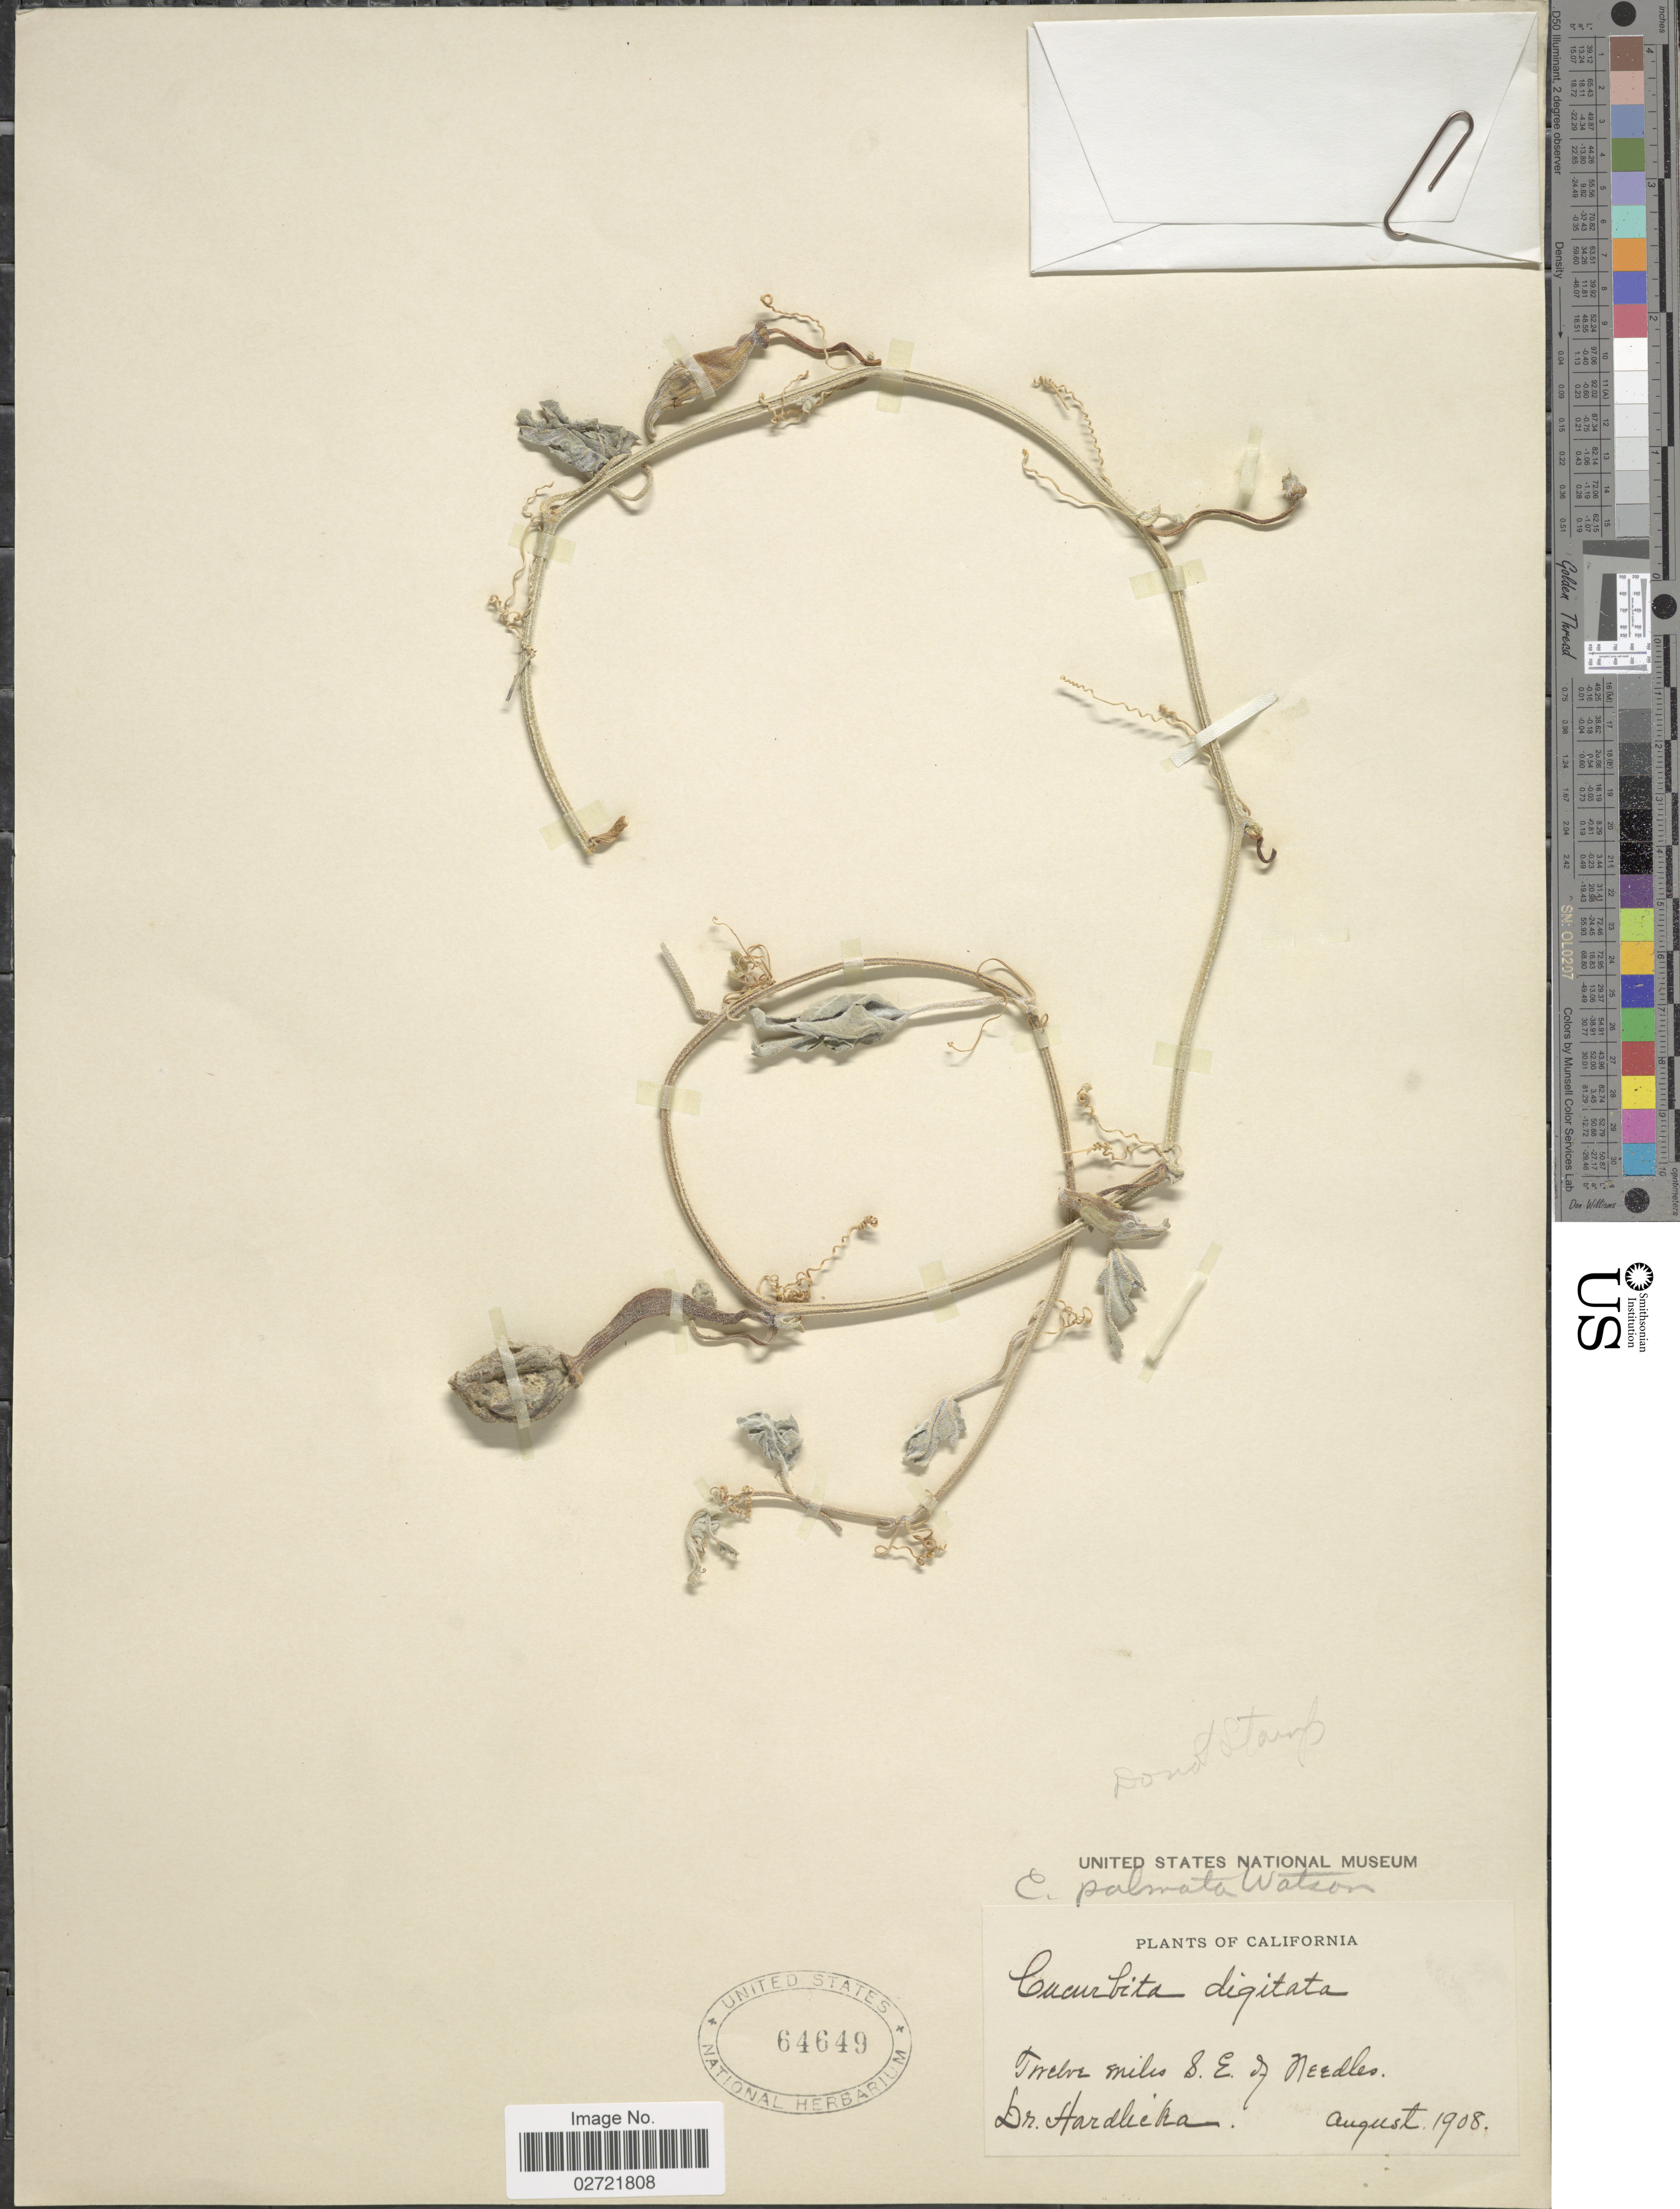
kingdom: Plantae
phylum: Tracheophyta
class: Magnoliopsida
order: Cucurbitales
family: Cucurbitaceae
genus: Cucurbita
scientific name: Cucurbita palmata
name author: S. Watson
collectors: Hardlicka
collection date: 1908-08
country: United States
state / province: California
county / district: San Bernardino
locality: Twelve miles S.E. of Needles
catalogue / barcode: US 64649